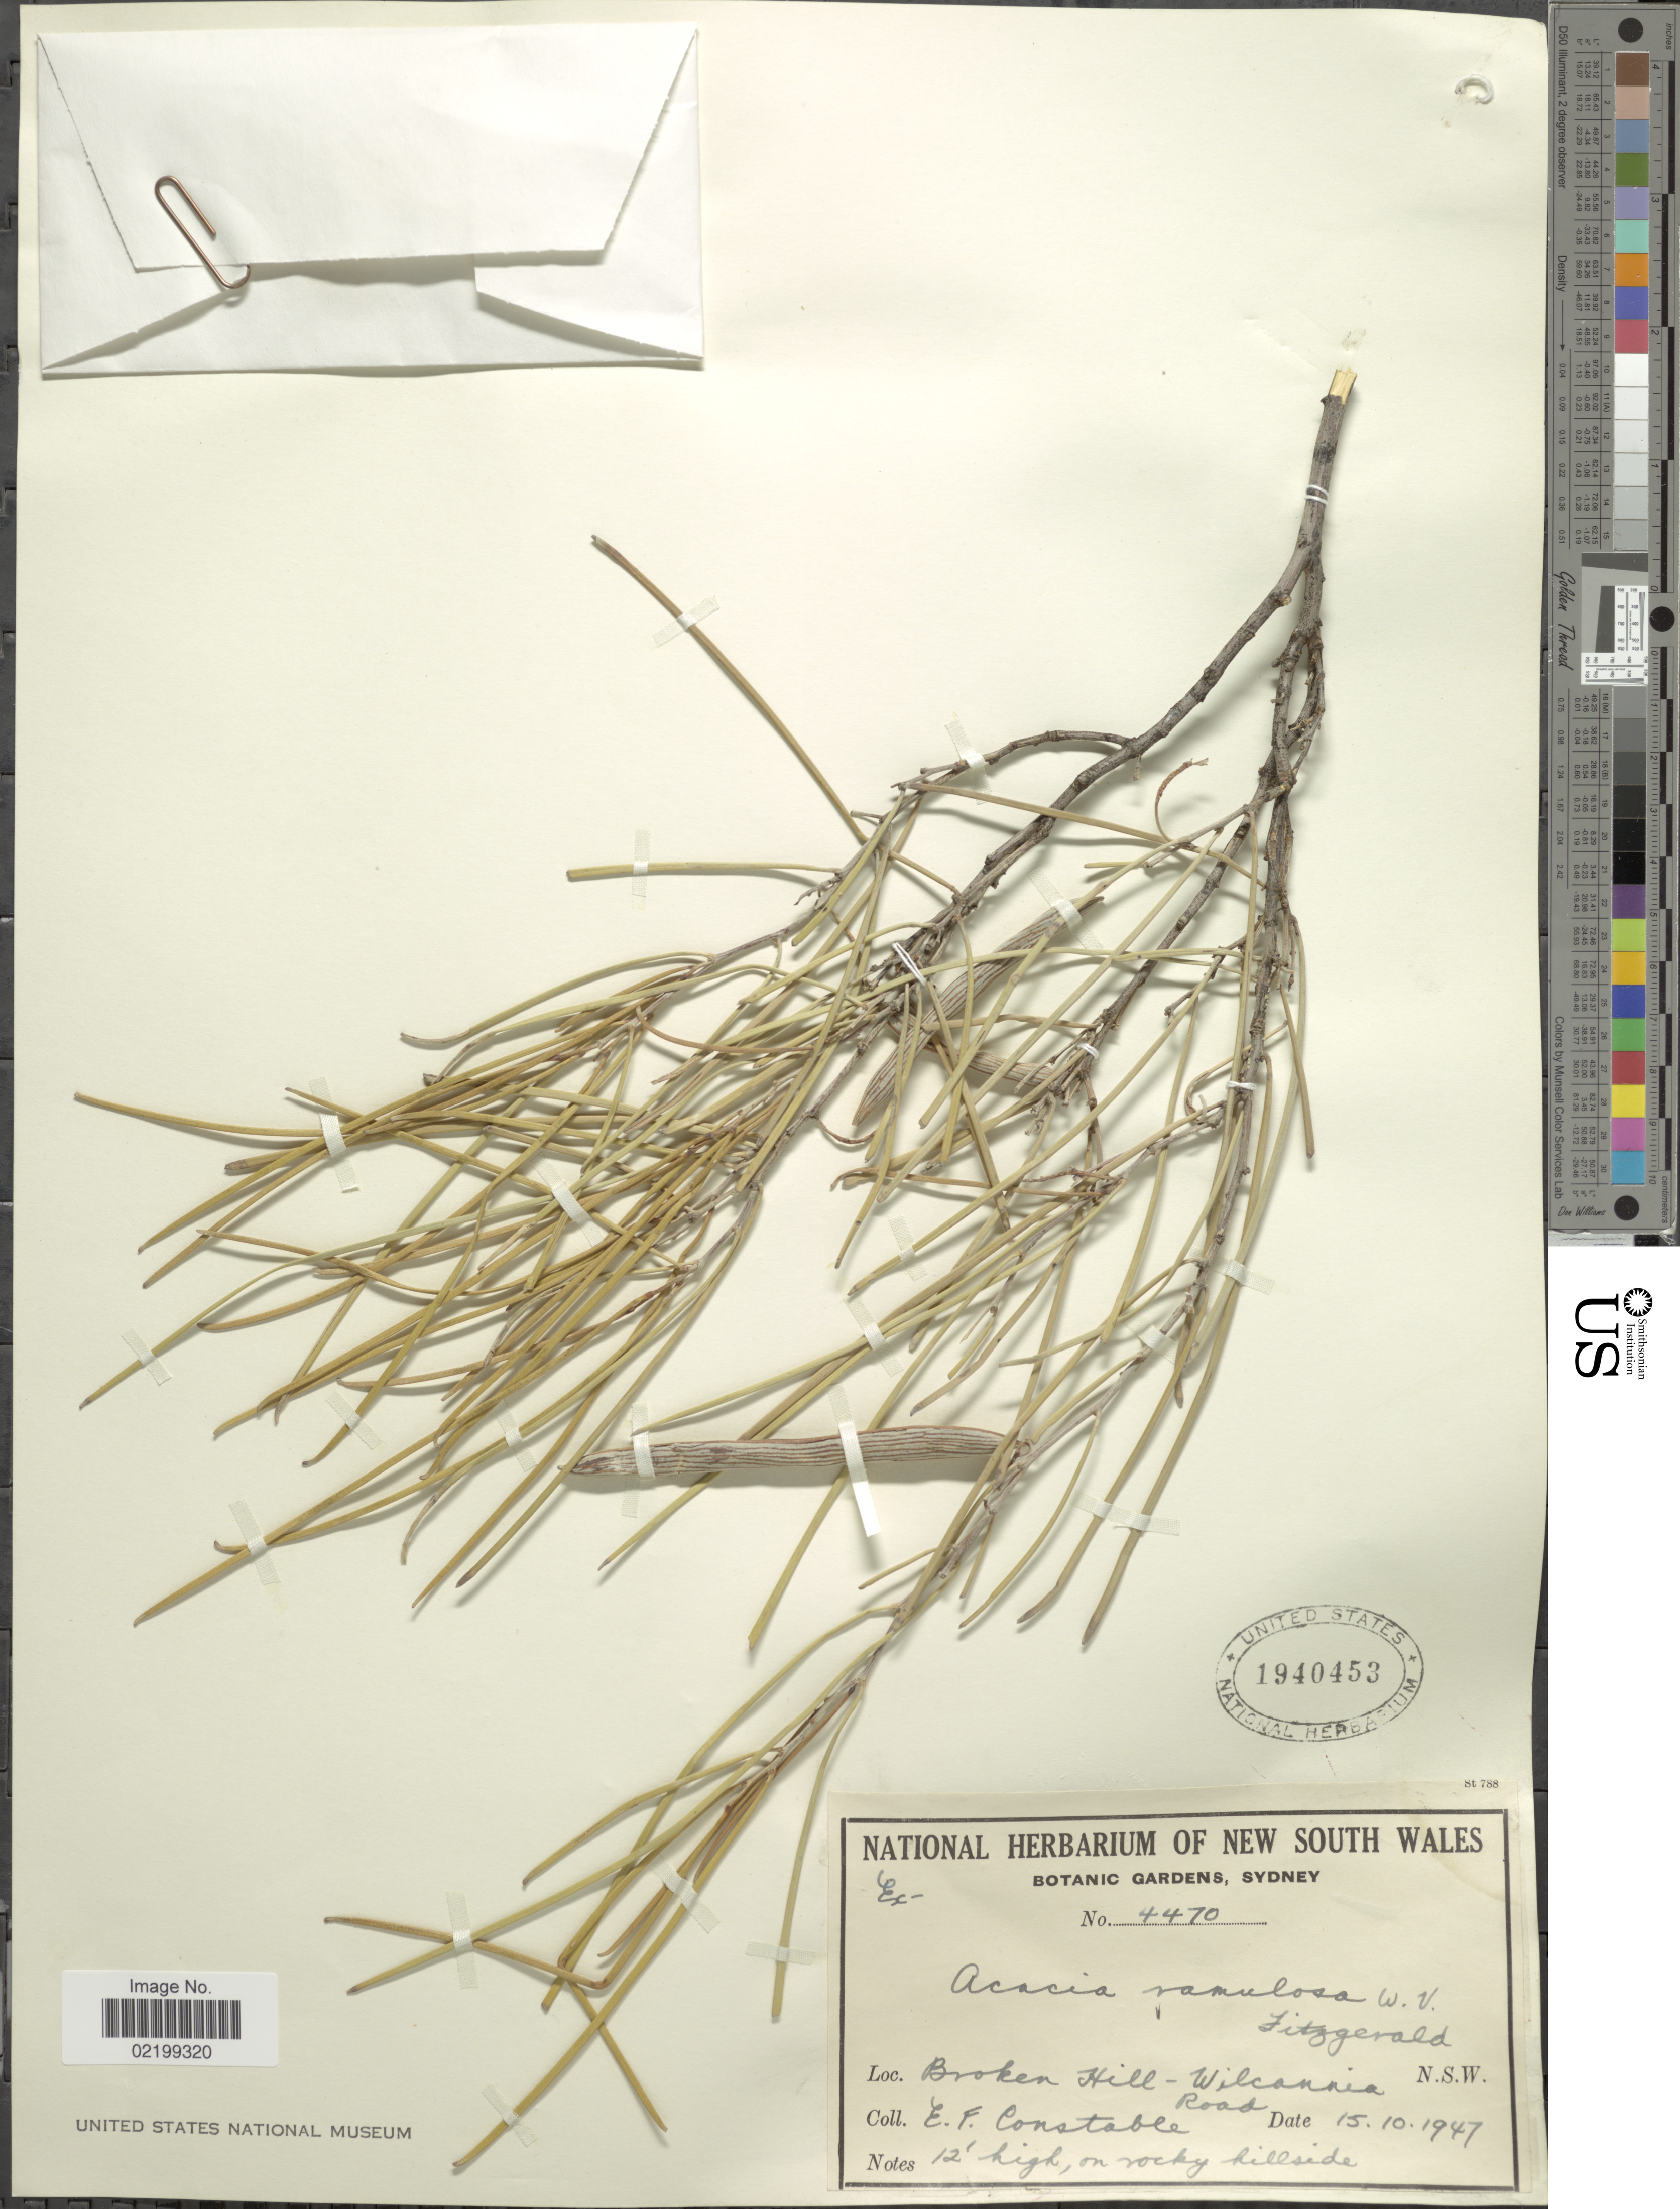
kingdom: Plantae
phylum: Tracheophyta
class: Magnoliopsida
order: Fabales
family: Fabaceae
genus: Acacia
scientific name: Acacia ramulosa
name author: W. Fitzg.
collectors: E. F. Constable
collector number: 4470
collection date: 1947-10-15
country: Australia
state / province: New South Wales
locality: Broken Hill-Wilcannia Road, on rocky hillside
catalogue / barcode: US 1940453